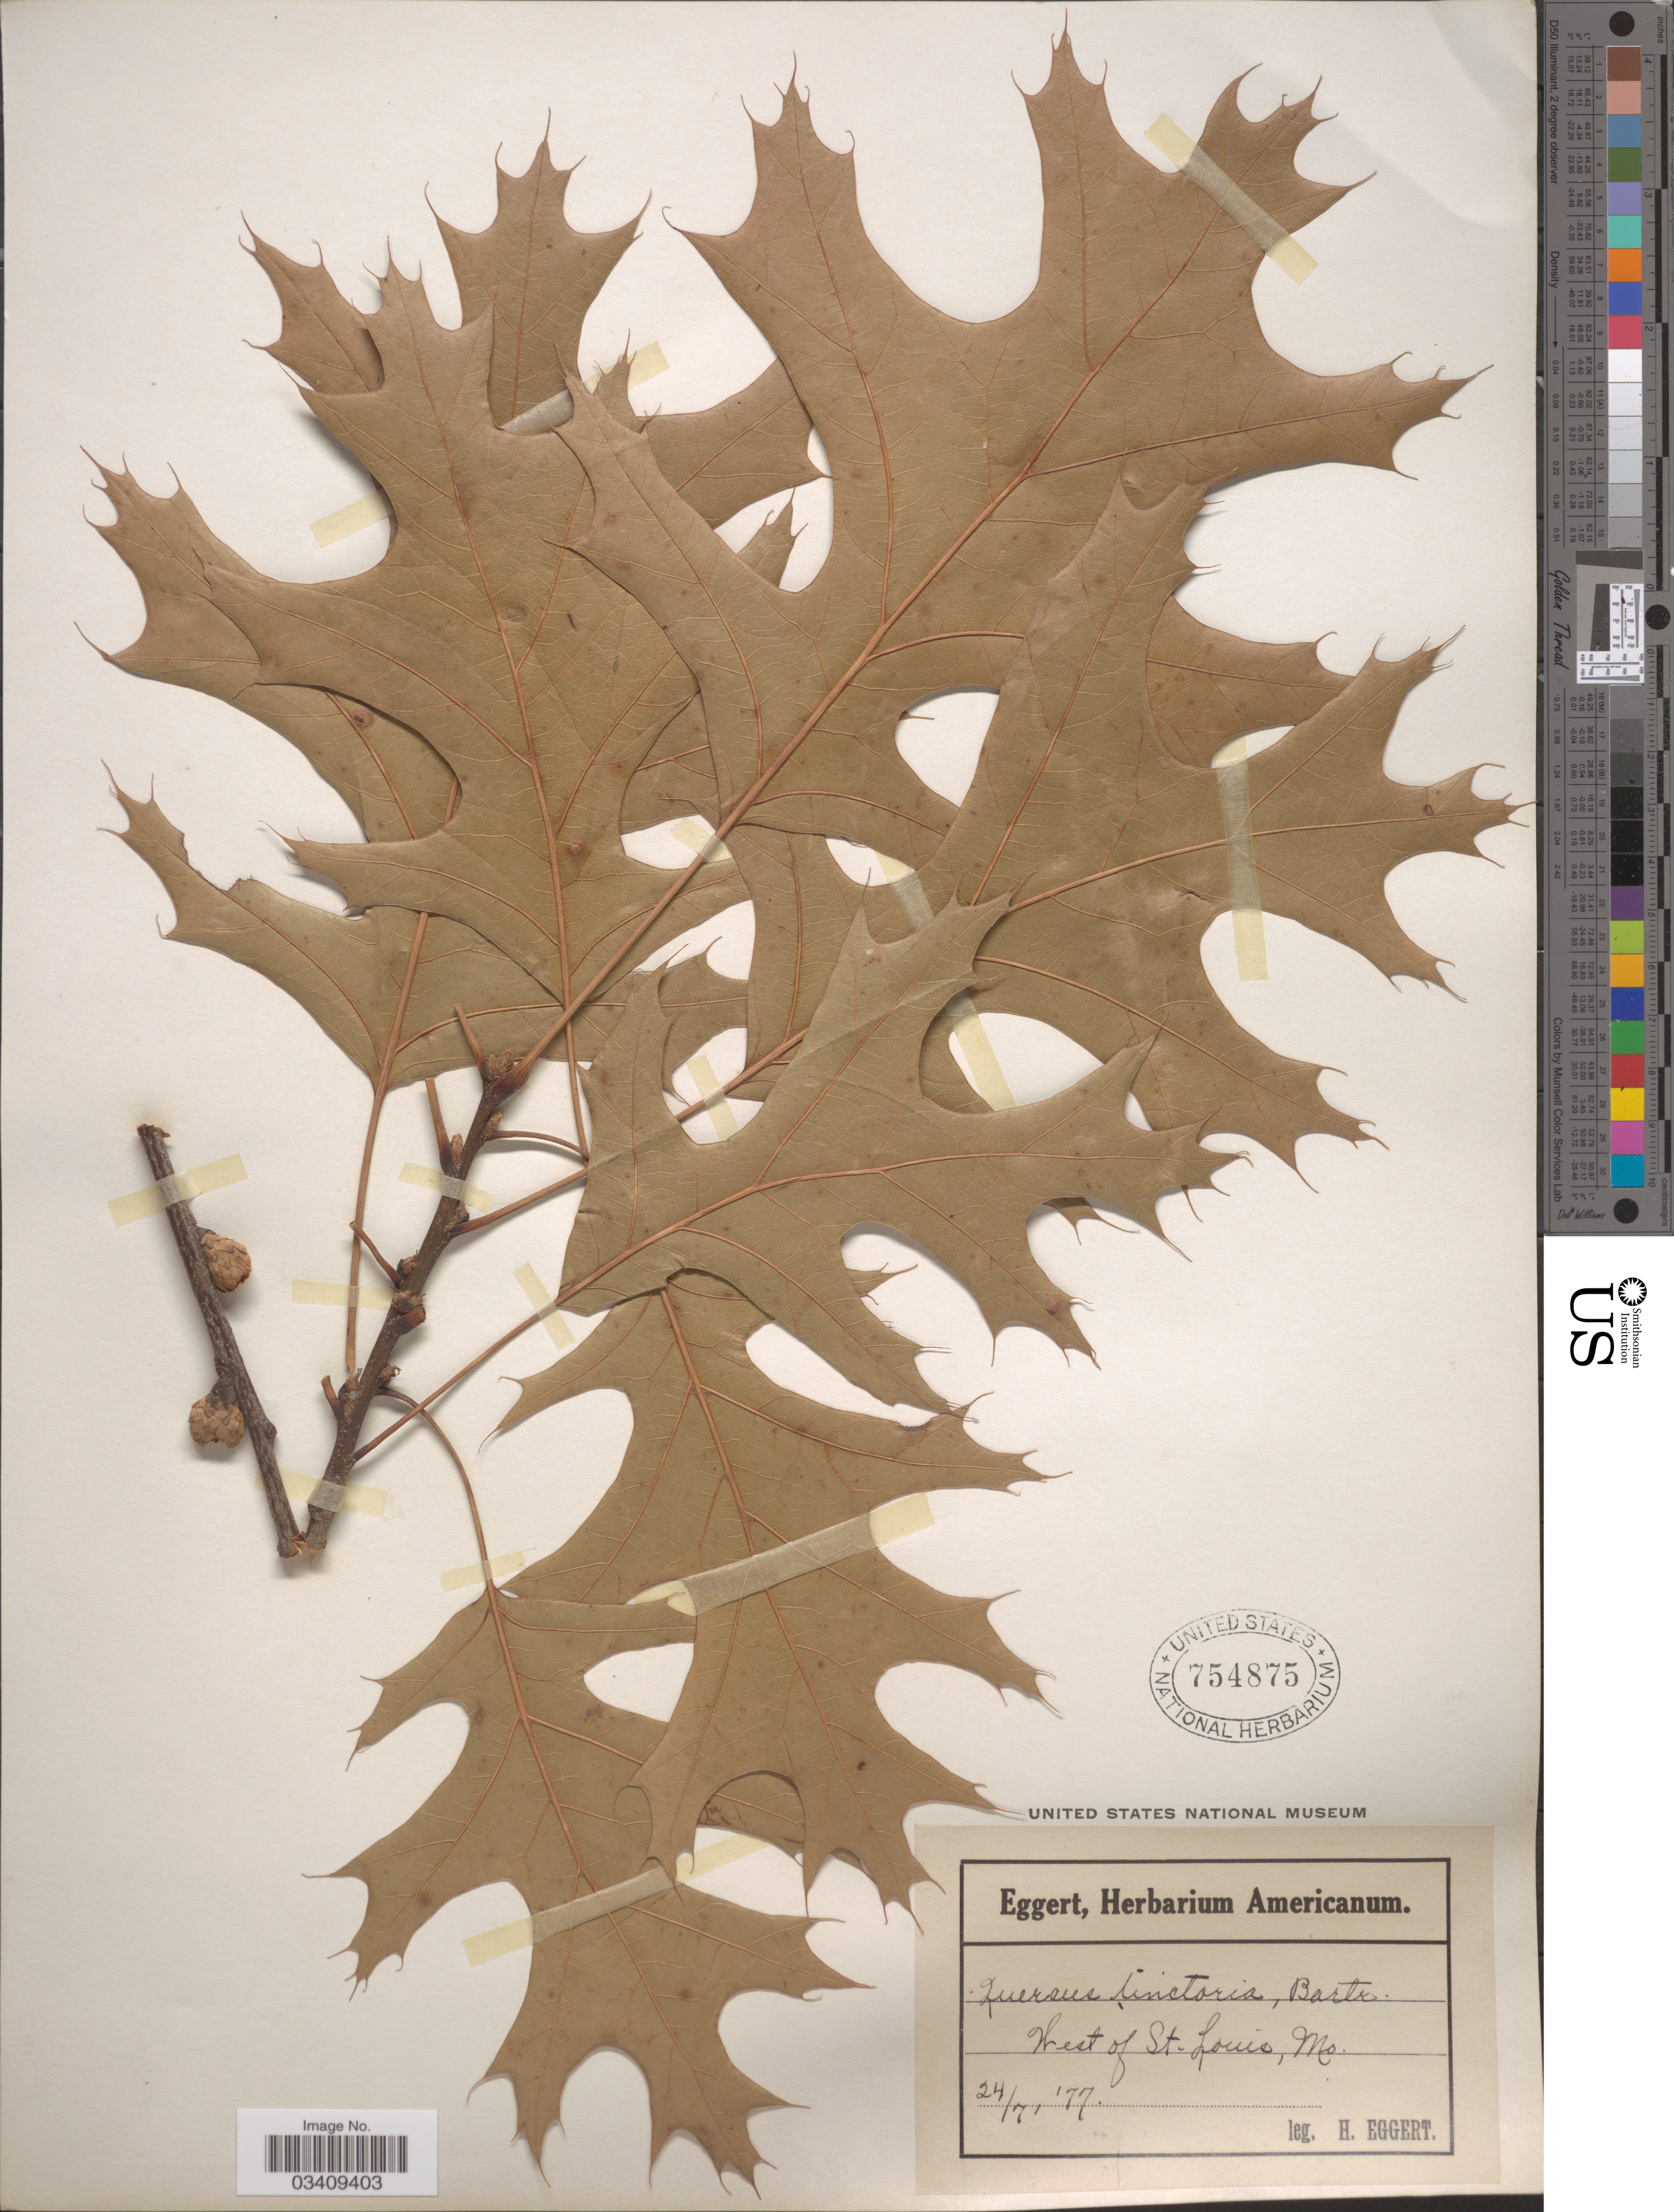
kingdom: Plantae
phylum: Tracheophyta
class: Magnoliopsida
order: Fagales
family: Fagaceae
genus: Quercus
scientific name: Quercus velutina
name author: Lam.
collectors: H. Eggert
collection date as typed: Transcribed d/m/y: 24/7/77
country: United States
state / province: Missouri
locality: West of St. Louis.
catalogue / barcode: US 754875